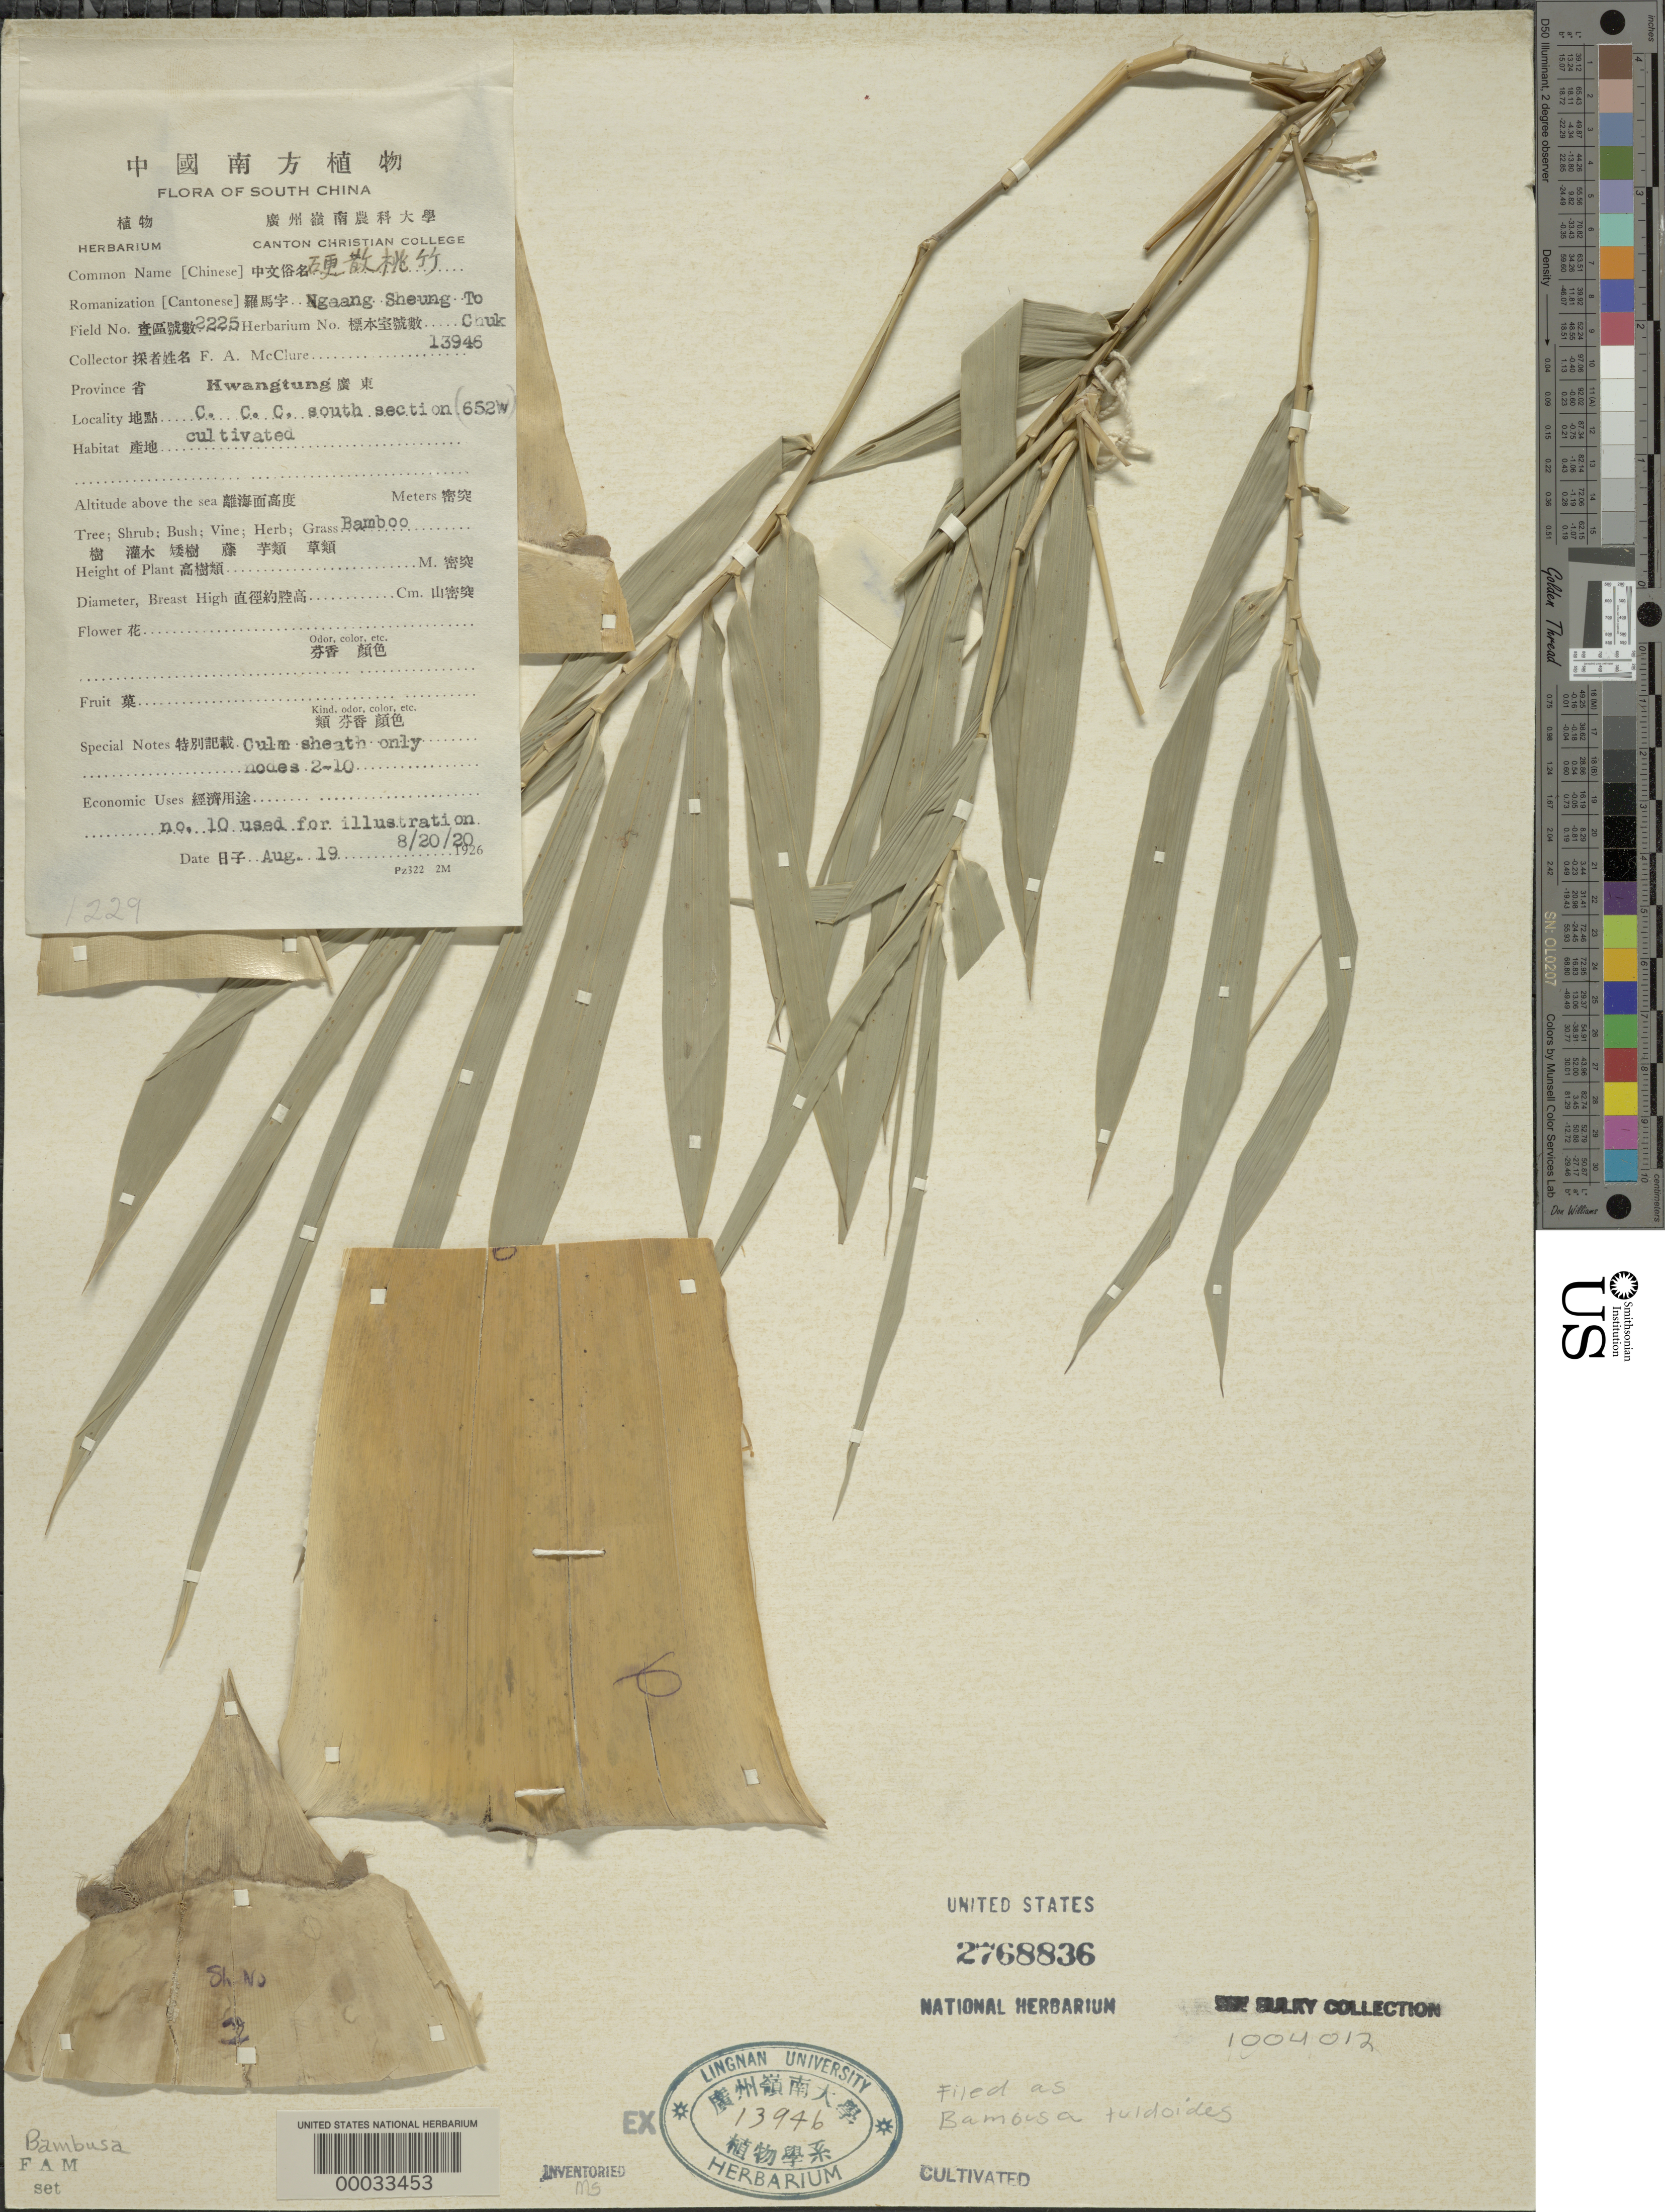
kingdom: Plantae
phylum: Tracheophyta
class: Liliopsida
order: Poales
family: Poaceae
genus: Bambusa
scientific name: Bambusa tuldoides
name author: Munro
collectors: F. A. McClure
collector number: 2225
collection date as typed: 20 Aug 1920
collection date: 1920-08-20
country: China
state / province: Guangdong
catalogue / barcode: US 2768836